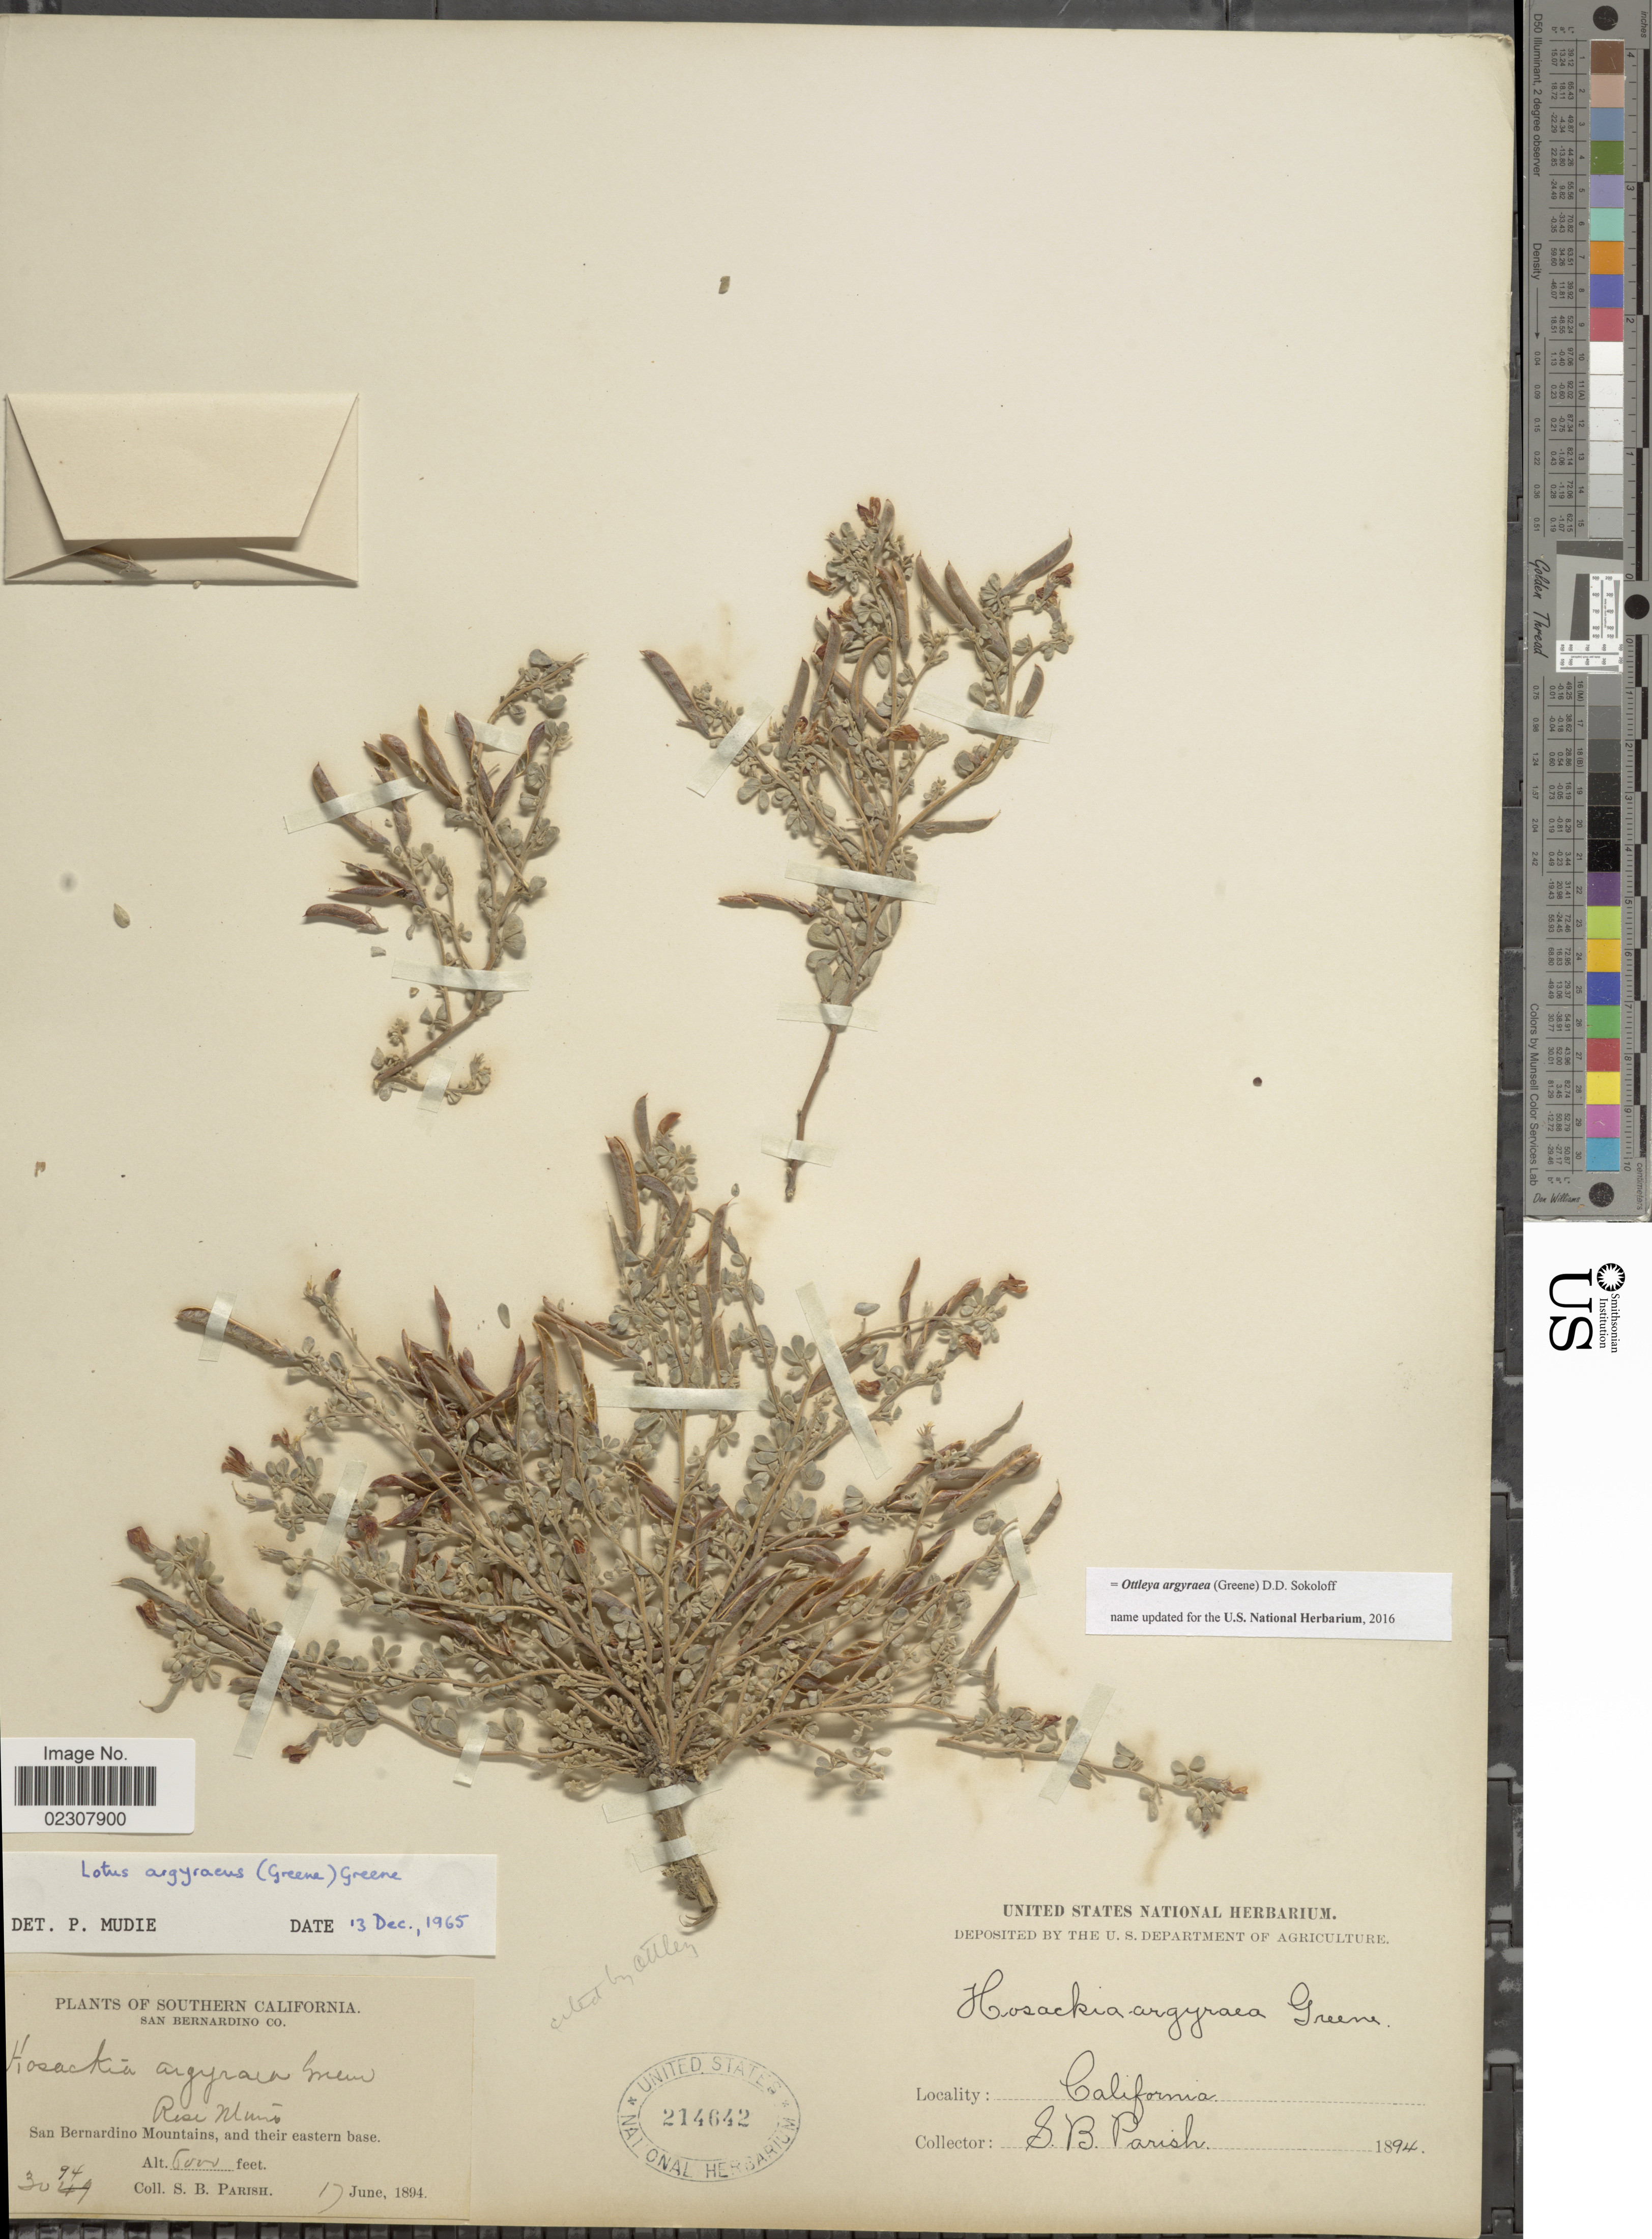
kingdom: Plantae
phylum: Tracheophyta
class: Magnoliopsida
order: Fabales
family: Fabaceae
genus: Ottleya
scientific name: Ottleya argyraea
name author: (Greene) D.D. Sokoloff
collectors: S. B. Parish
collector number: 3094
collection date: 1894-06-17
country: United States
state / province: California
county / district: San Bernardino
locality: Southern California, San Bernardino Co., Rose Mine, San Bernardino Mountains, and their eastern base.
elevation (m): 1829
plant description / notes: Corrected "Rise Munis" to "Rose Mine." Filled county field.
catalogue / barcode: US 214642